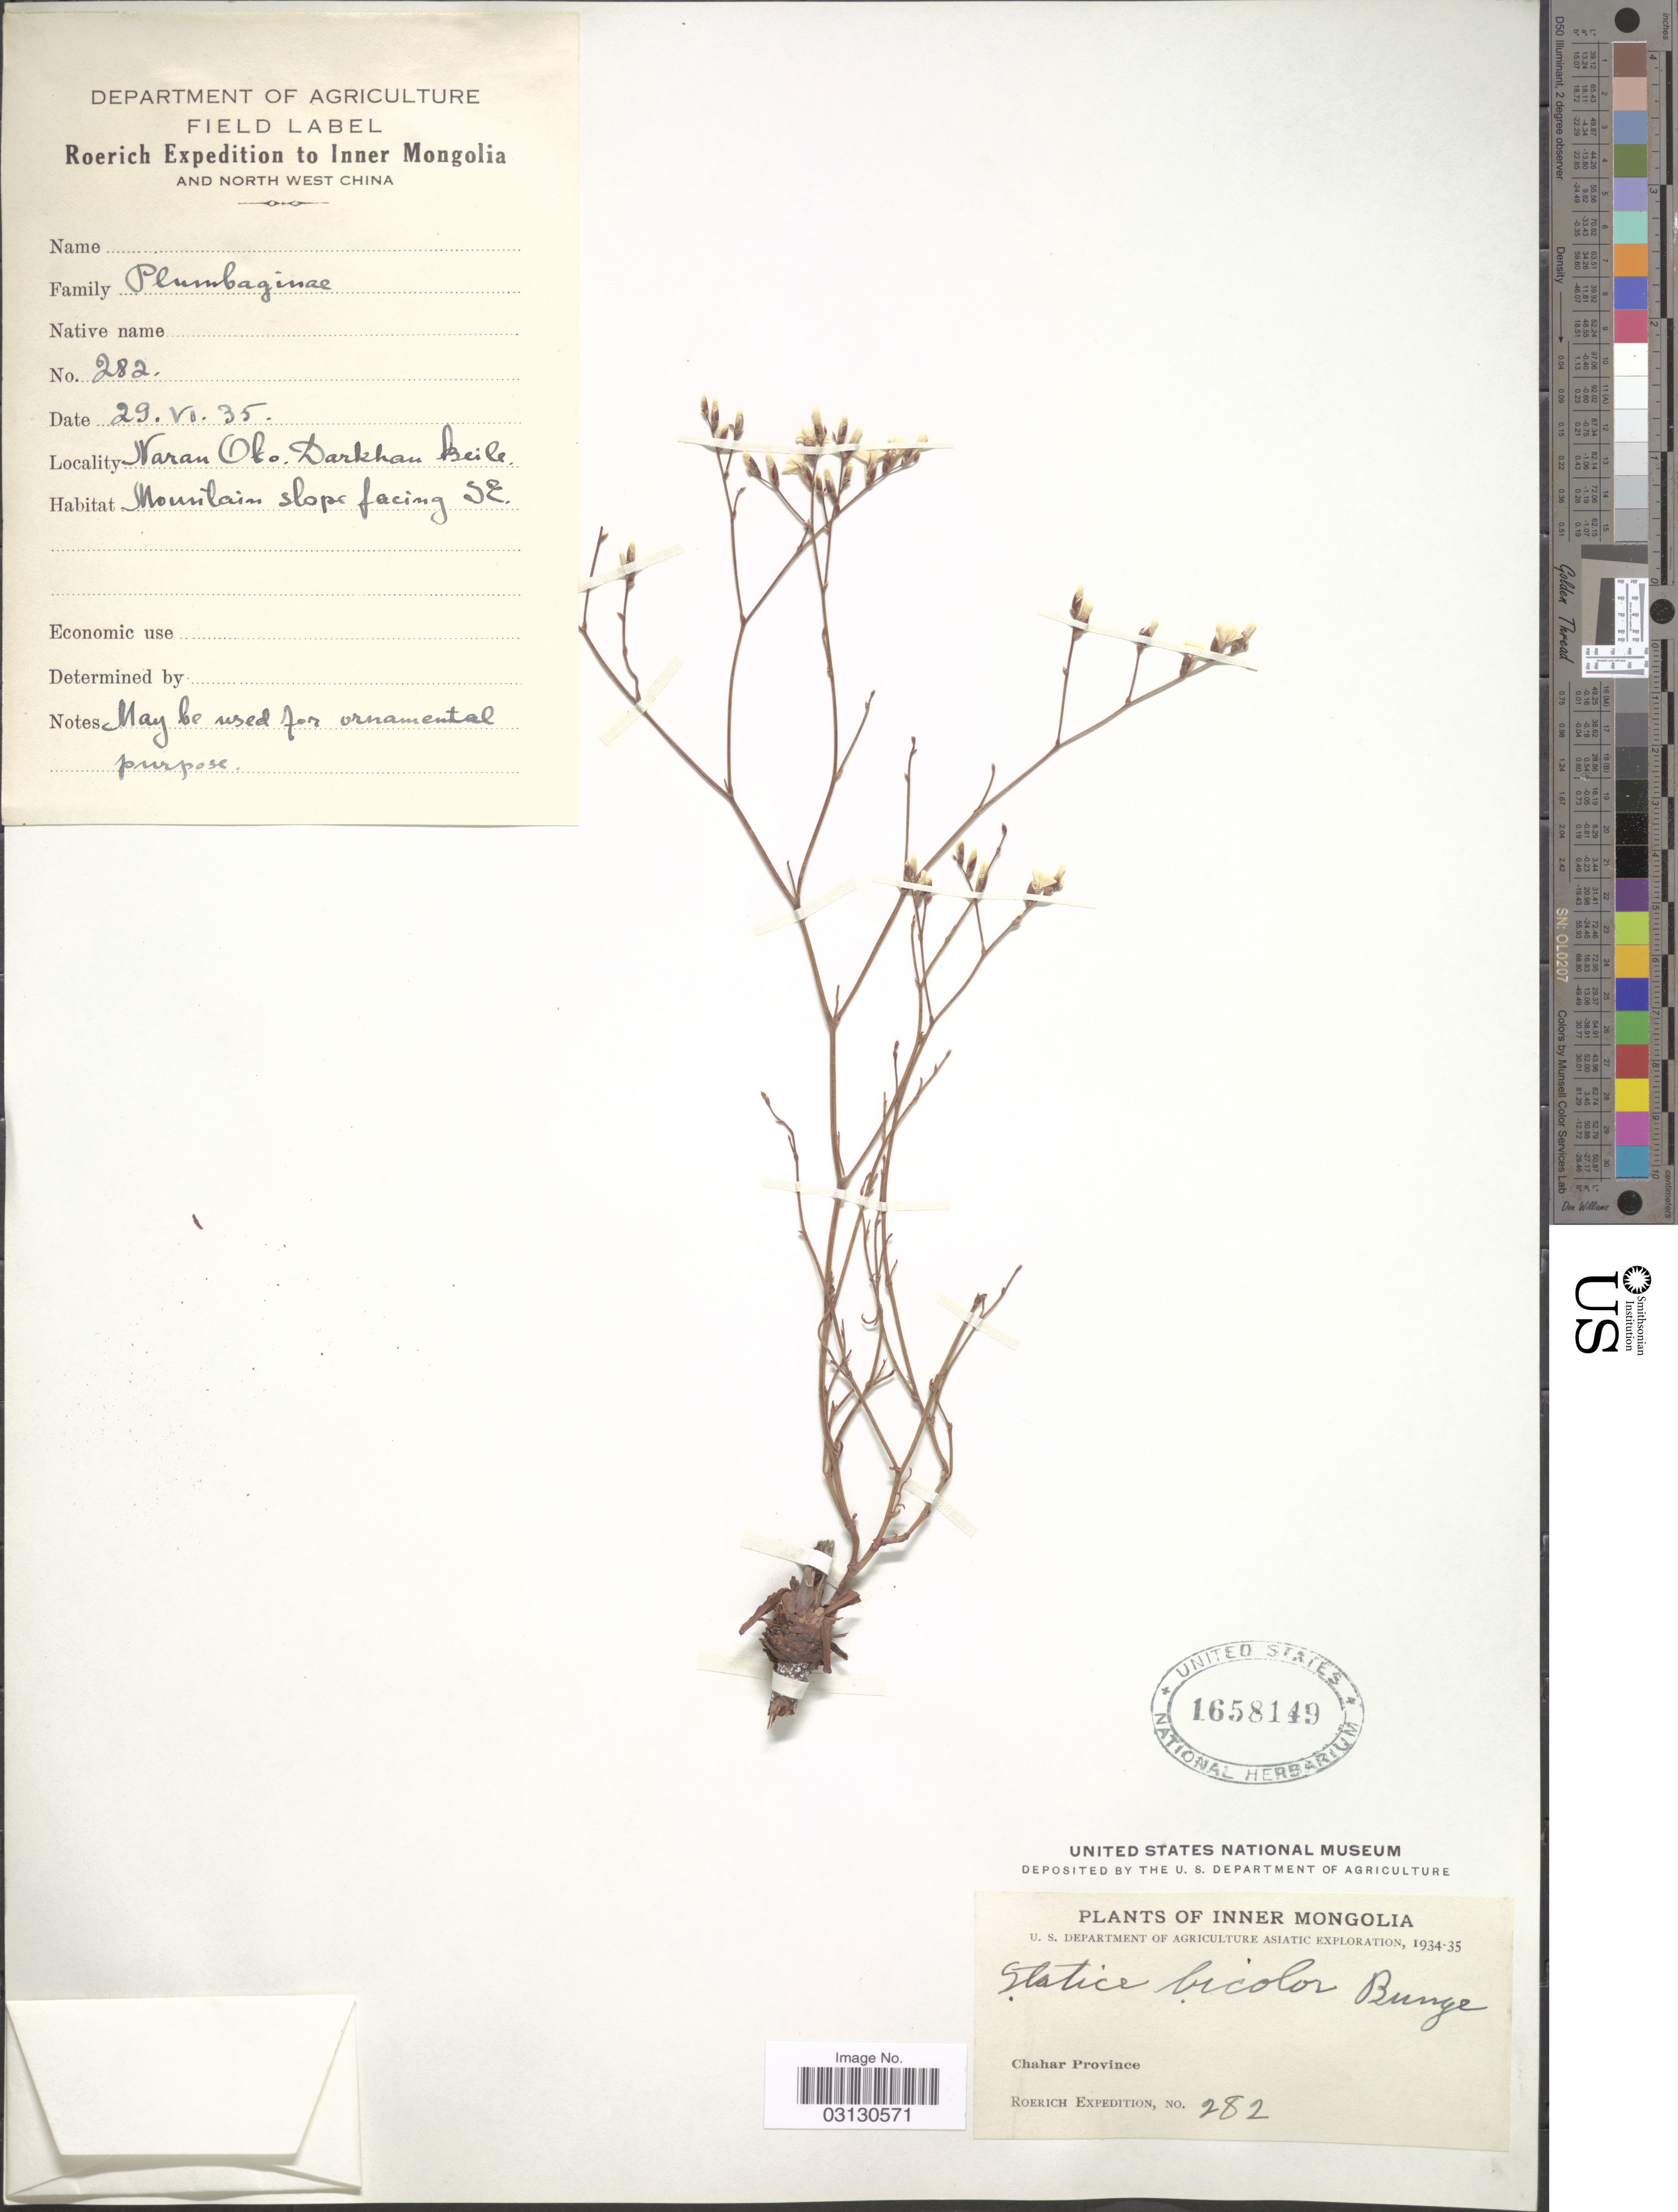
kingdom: Plantae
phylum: Tracheophyta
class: Magnoliopsida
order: Caryophyllales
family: Plumbaginaceae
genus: Limonium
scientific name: Limonium bicolor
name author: (Bunge) Kuntze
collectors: Roerich Expedition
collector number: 282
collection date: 1935-06-29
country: China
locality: Inner Mongolia and North West China. Naran Olo. Darkhan Beile. Mountain slope facing SE. Chahar Province.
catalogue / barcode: US 1658149